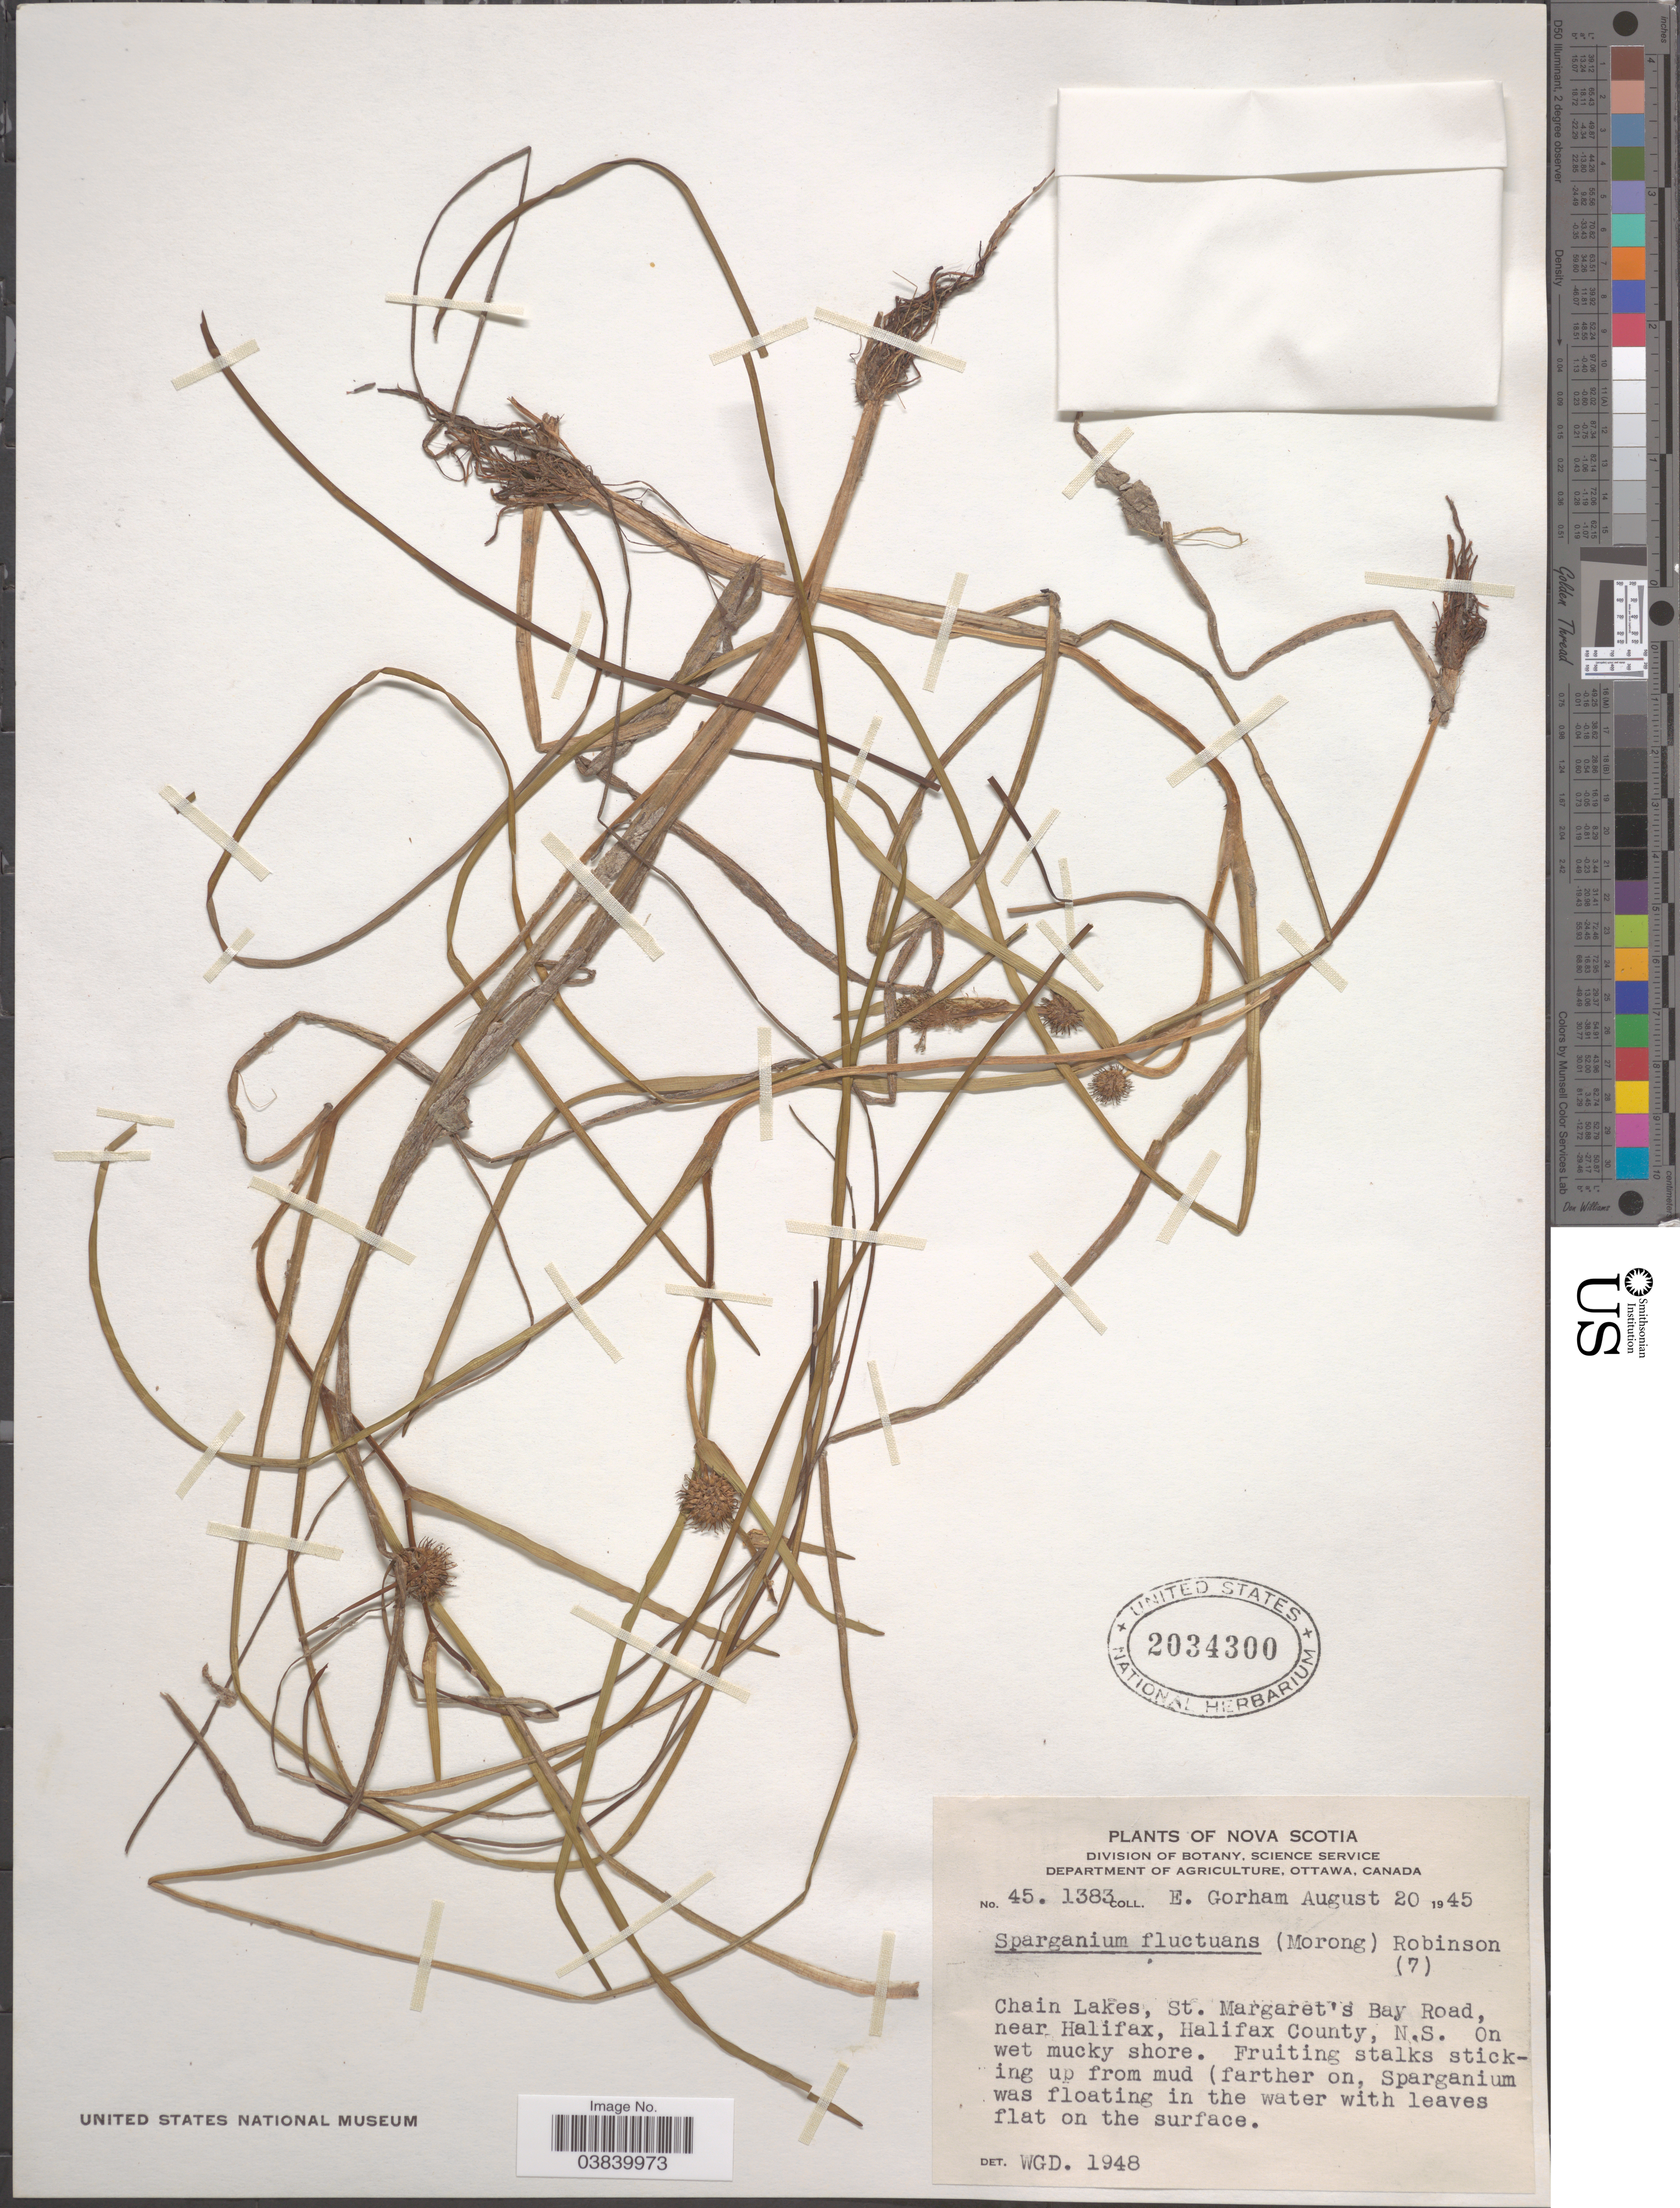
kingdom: Plantae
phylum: Tracheophyta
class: Liliopsida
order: Poales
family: Typhaceae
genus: Sparganium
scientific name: Sparganium angustifolium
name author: Michx.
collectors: E. Gorham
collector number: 451383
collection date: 1945-08-20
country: Canada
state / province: Nova Scotia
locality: Chain Lakes, St. Margaret's Bay Road, near Halifax, Halifax County, N.S.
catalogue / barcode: US 2034300